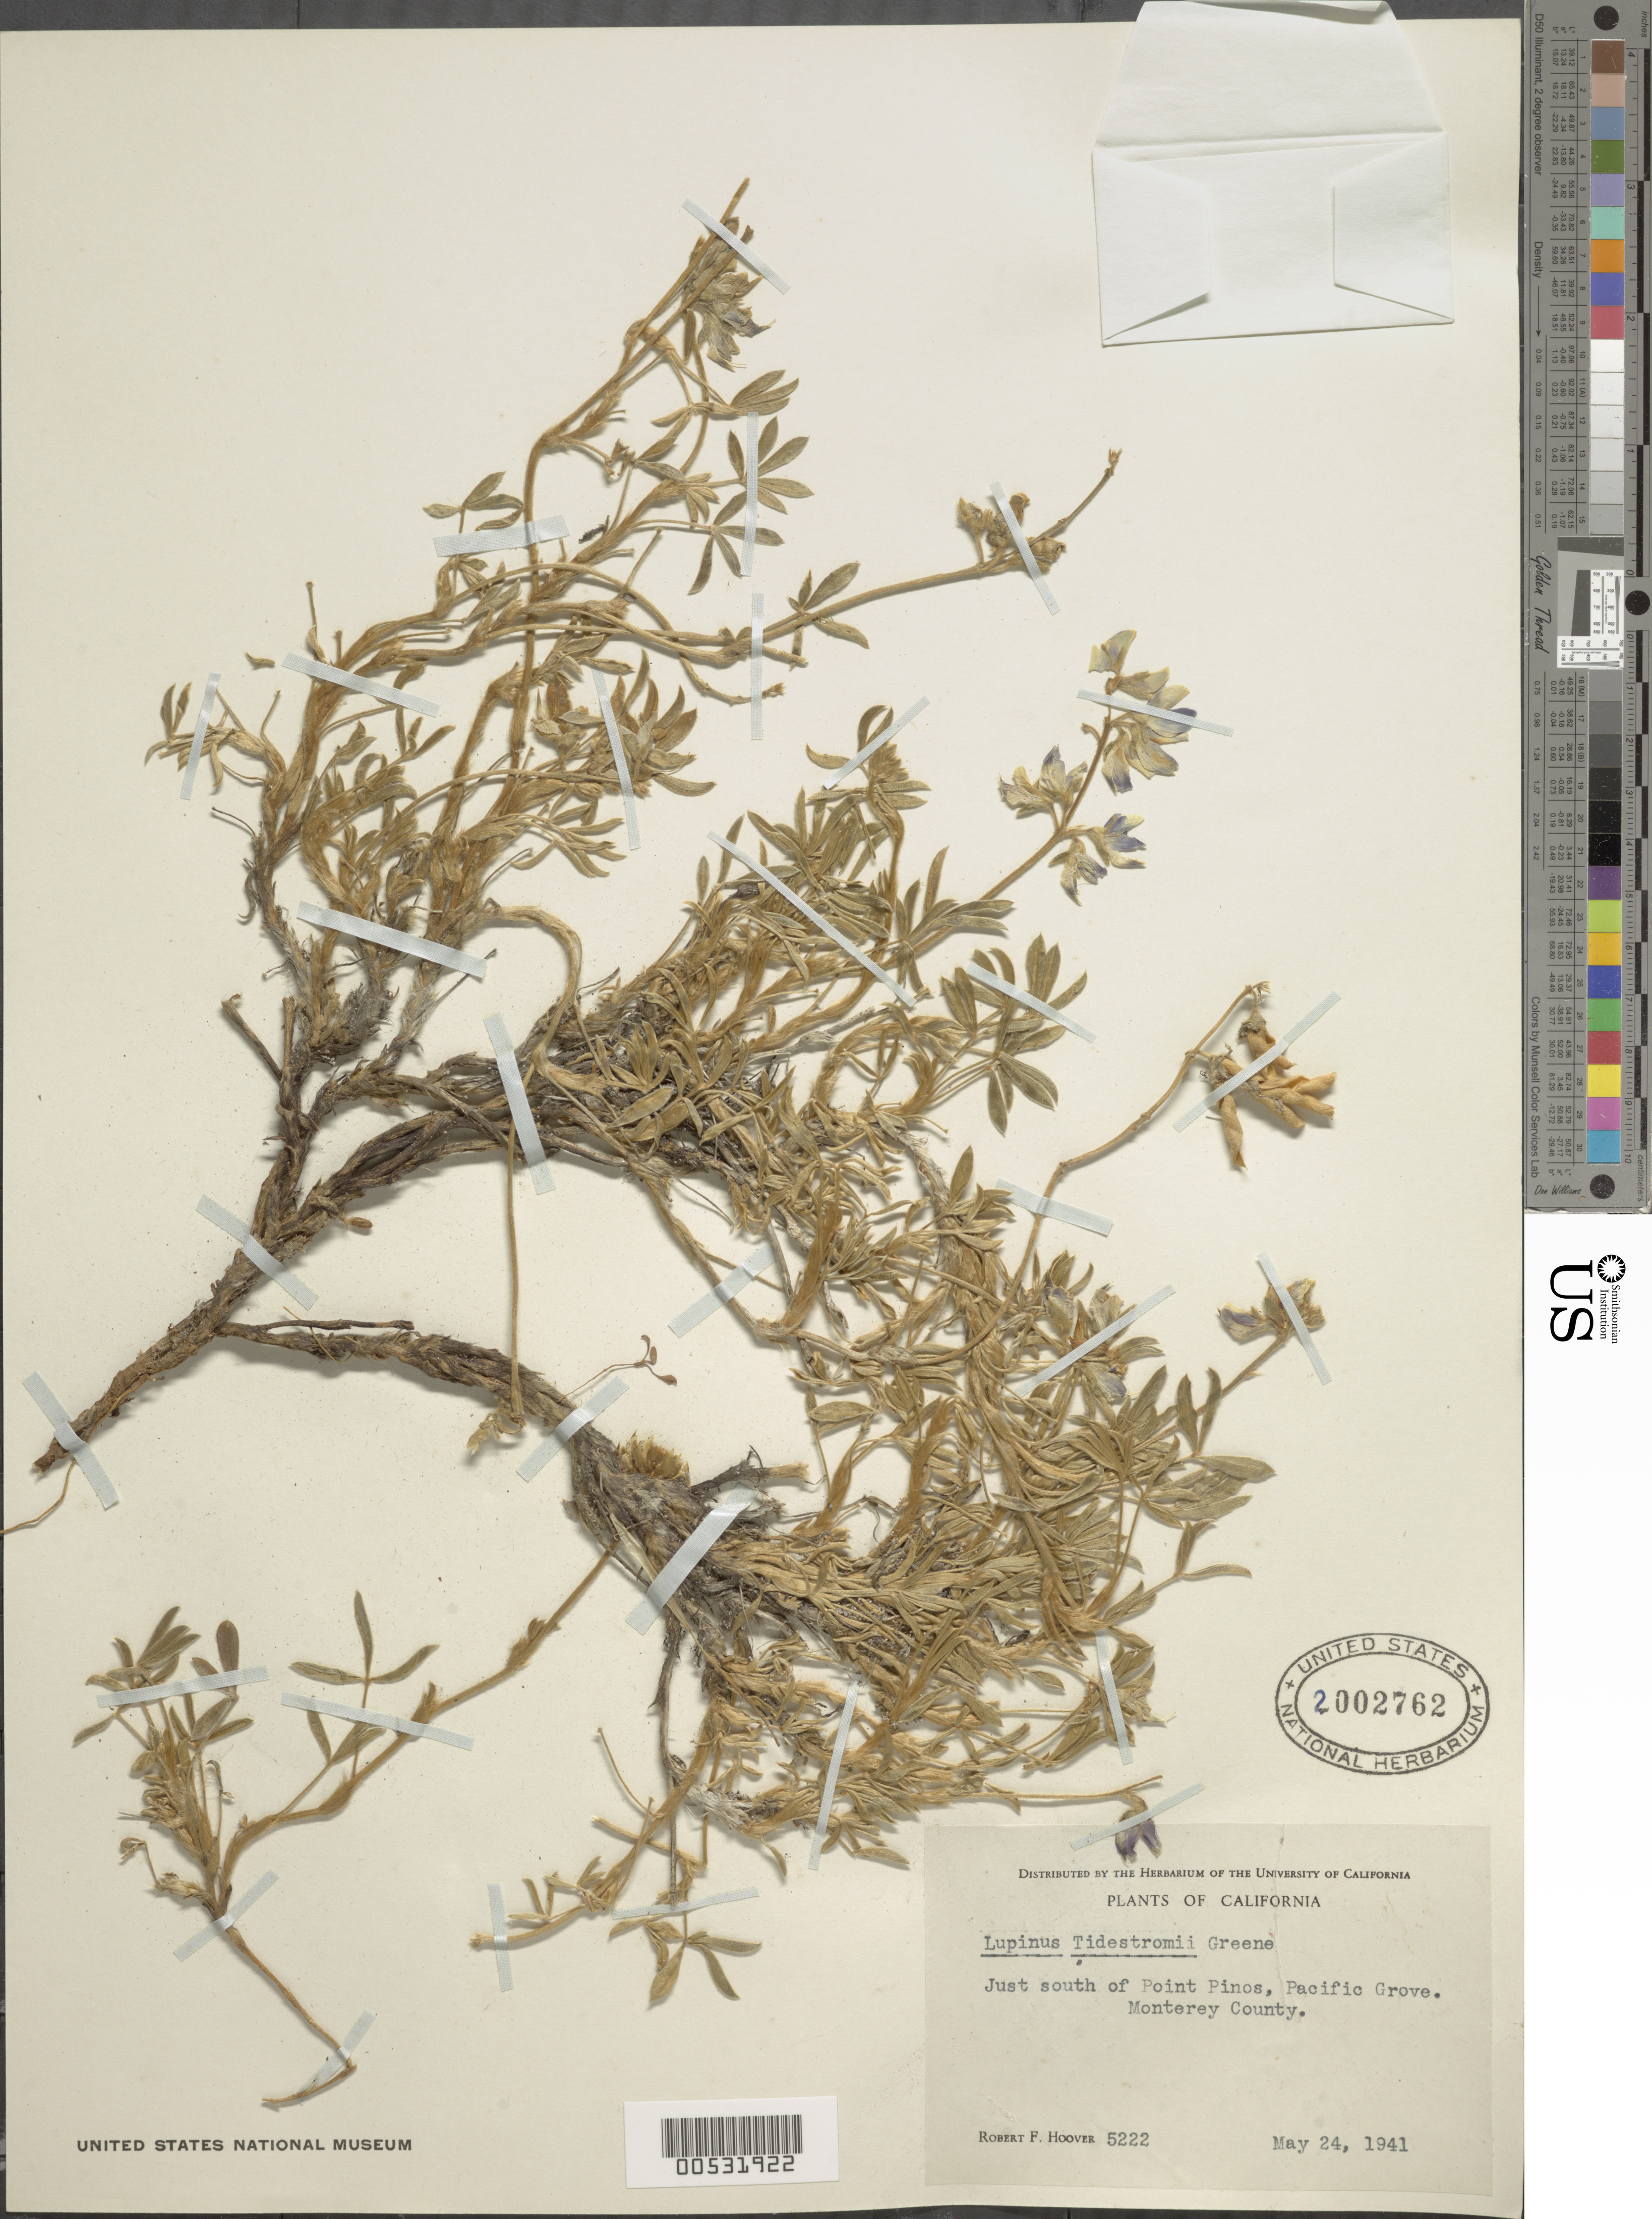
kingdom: Plantae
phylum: Tracheophyta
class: Magnoliopsida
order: Fabales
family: Fabaceae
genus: Lupinus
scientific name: Lupinus tidestromii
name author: Greene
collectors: R. F. Hoover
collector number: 5222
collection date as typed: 24 May 1941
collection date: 1941-05-24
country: United States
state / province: California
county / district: Monterey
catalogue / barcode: US 2002762